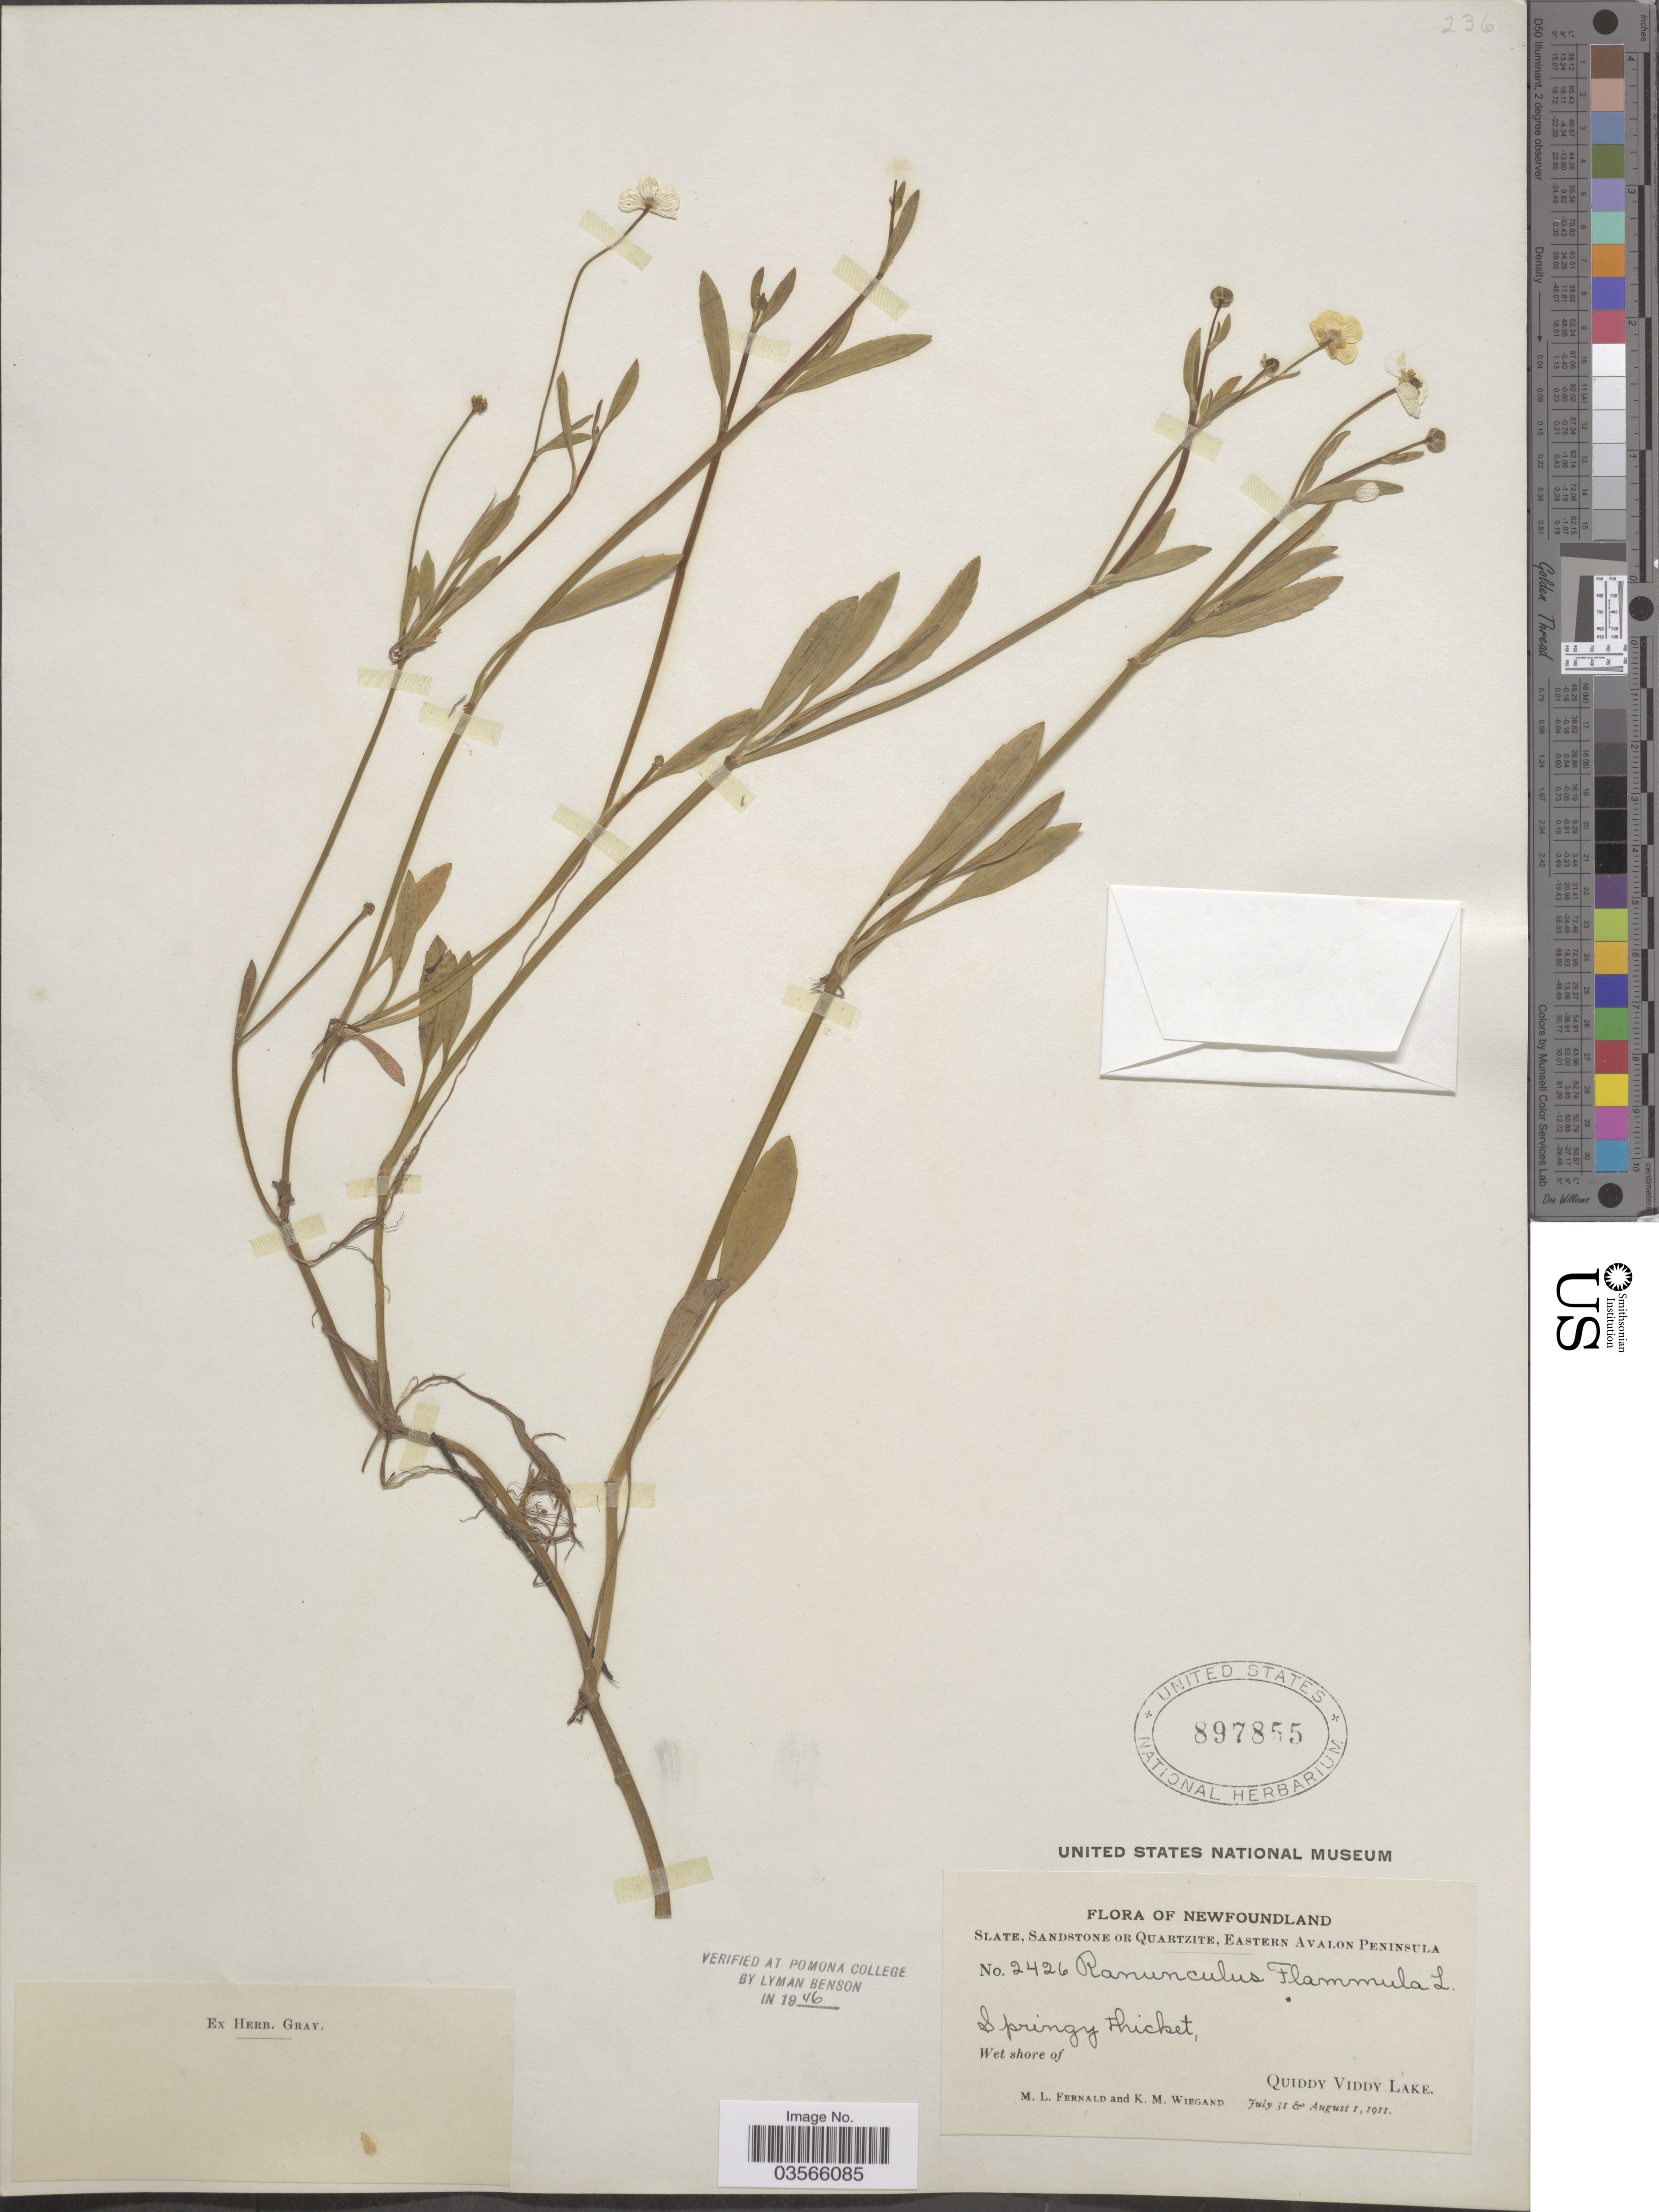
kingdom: Plantae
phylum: Tracheophyta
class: Magnoliopsida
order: Ranunculales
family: Ranunculaceae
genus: Ranunculus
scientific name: Ranunculus flammula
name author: L.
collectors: M. L. Fernald & K. M. Wiegand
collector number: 2426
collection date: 1911-07-31/1911-08-01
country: Canada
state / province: Newfoundland and Labrador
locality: Slate, Sandstone or Quartzite, Eastern Avalon Peninsula. Wet shore of Quiddy Viddy Lake.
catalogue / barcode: US 897855